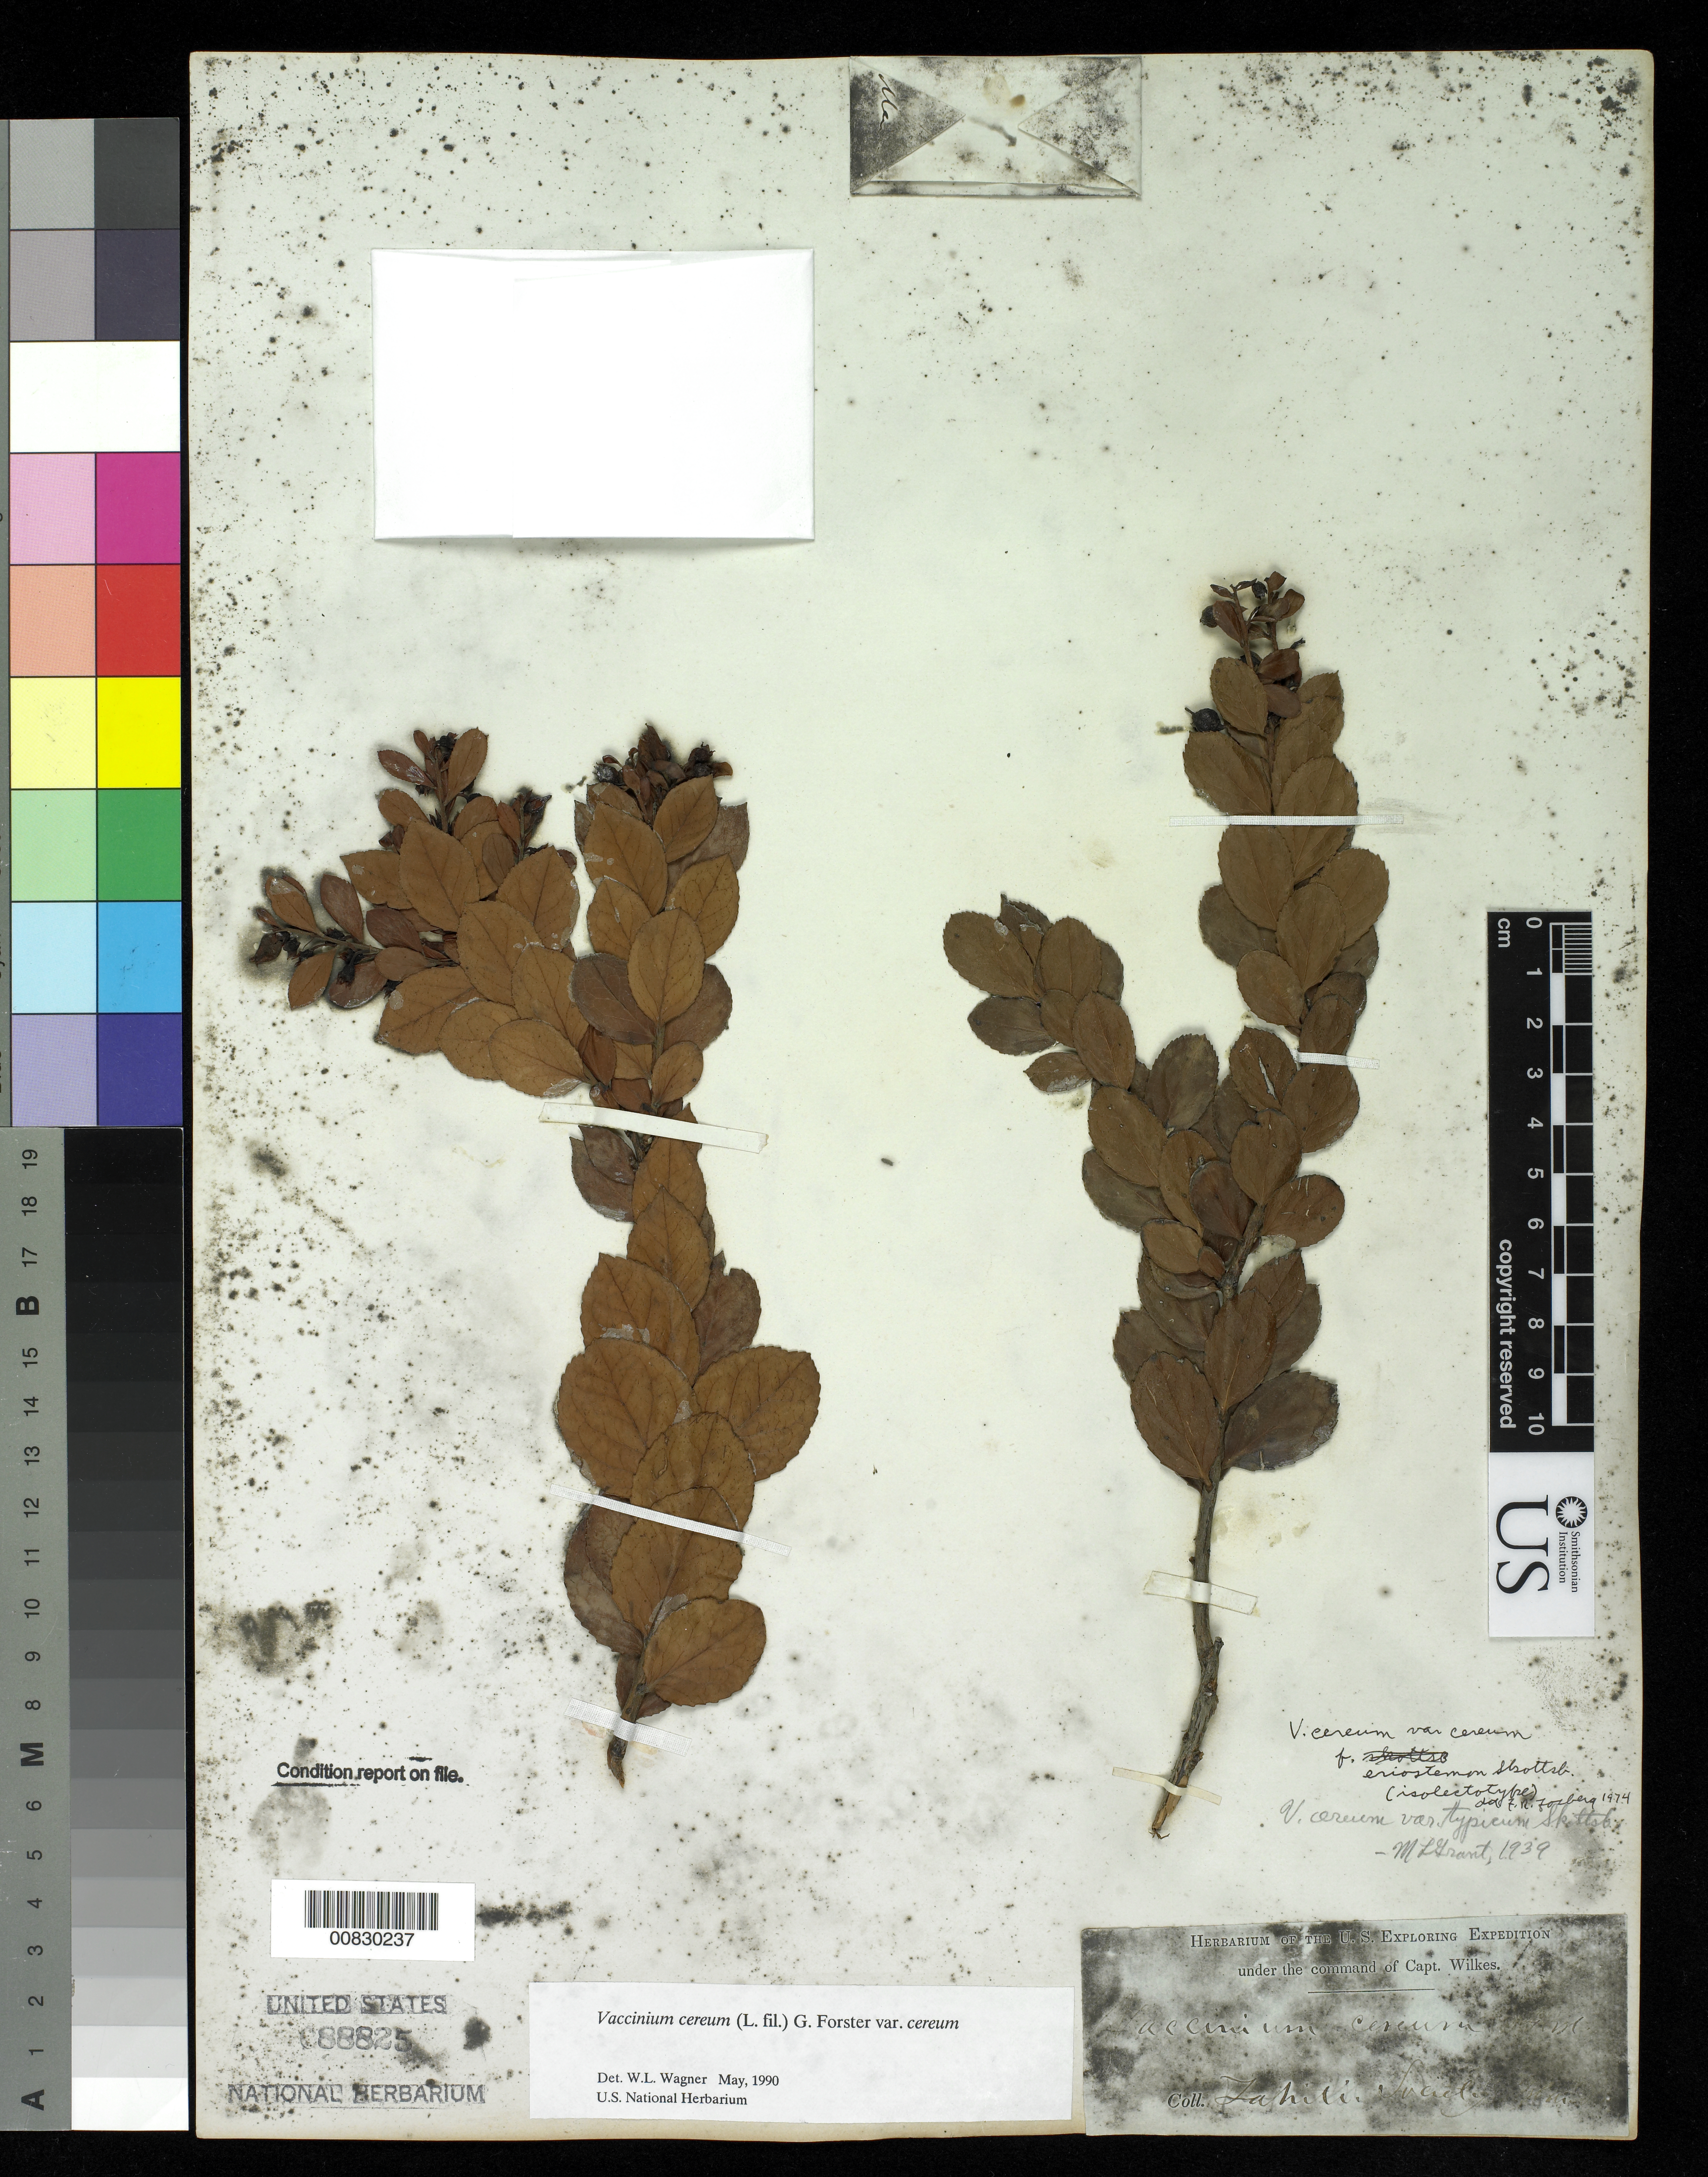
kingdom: Plantae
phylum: Tracheophyta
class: Magnoliopsida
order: Ericales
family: Ericaceae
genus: Vaccinium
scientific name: Vaccinium cereum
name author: (L. f.) G. Forst.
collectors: Wilkes Explor. Exped.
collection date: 1838/1842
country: French Polynesia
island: Tahiti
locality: Tahiti, Society Islands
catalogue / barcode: US 88825